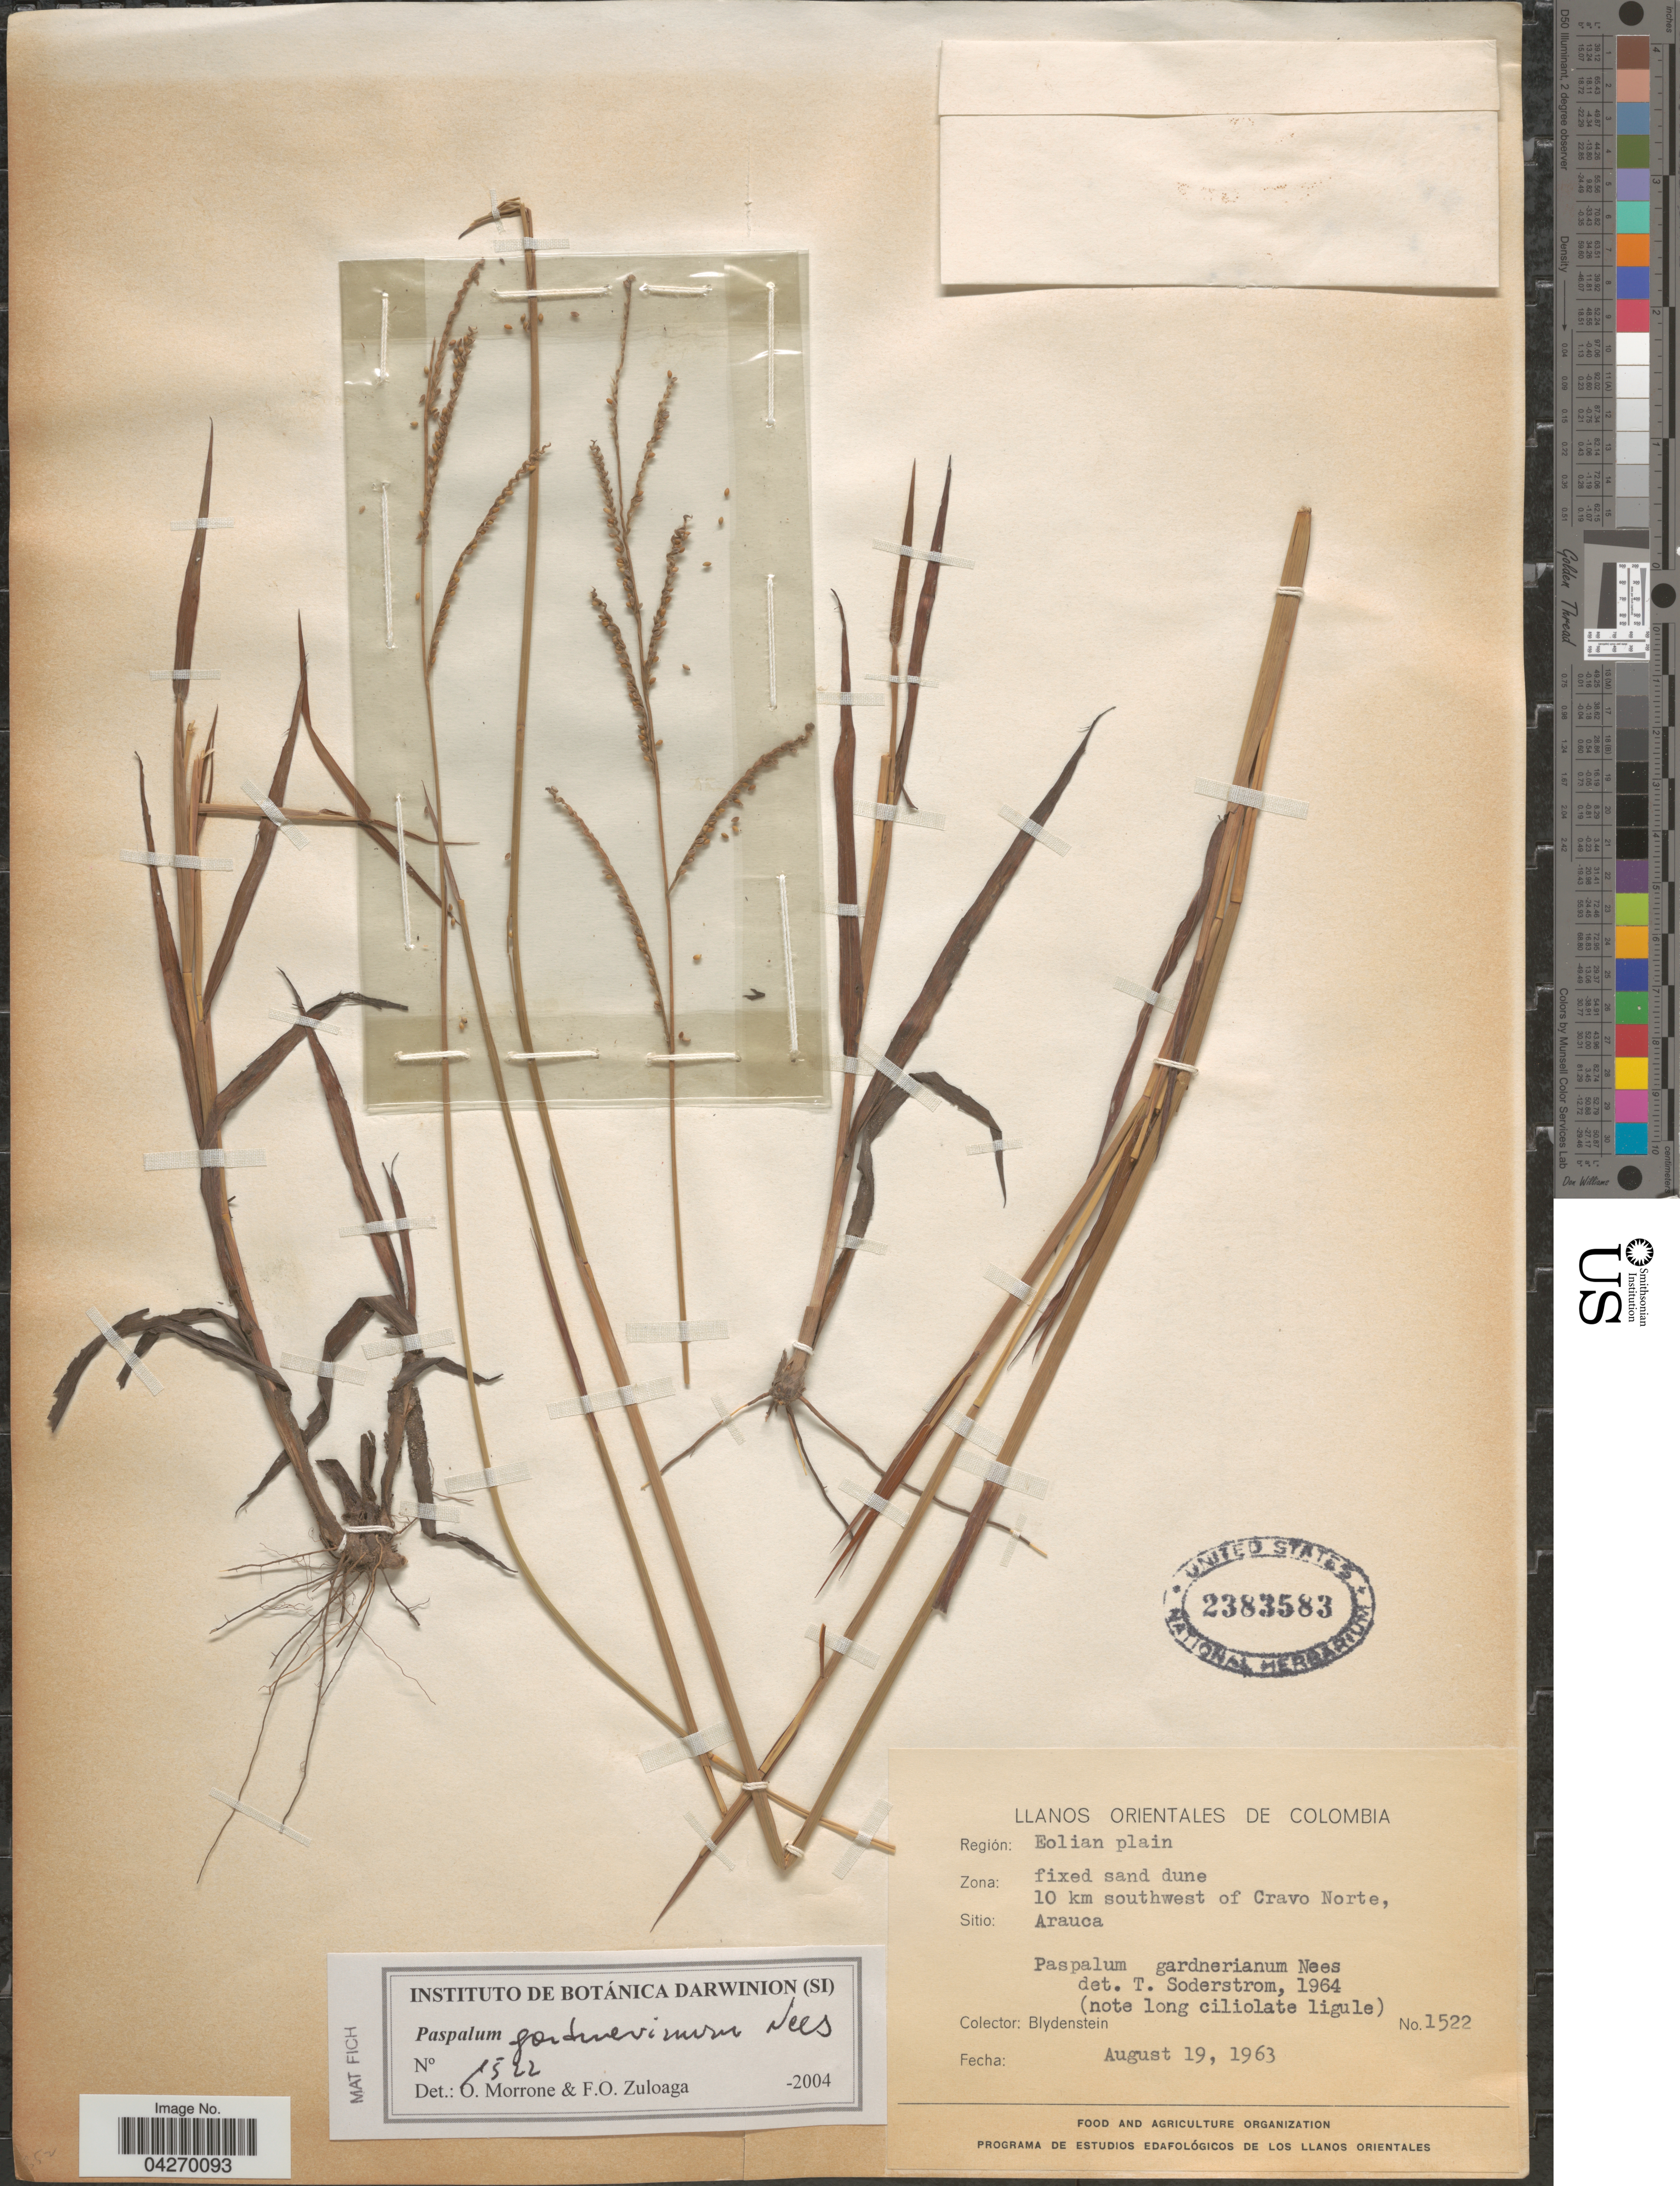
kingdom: Plantae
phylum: Tracheophyta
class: Liliopsida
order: Poales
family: Poaceae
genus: Paspalum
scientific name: Paspalum gardnerianum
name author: Nees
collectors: Blydenstein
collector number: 1522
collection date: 1963-08-19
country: Colombia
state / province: Arauca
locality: Llanos Orientales de Colombia. Región: Eolian plain. Fixed sand dune 10 km southwest of Cravo Norte.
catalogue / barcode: US 2383583